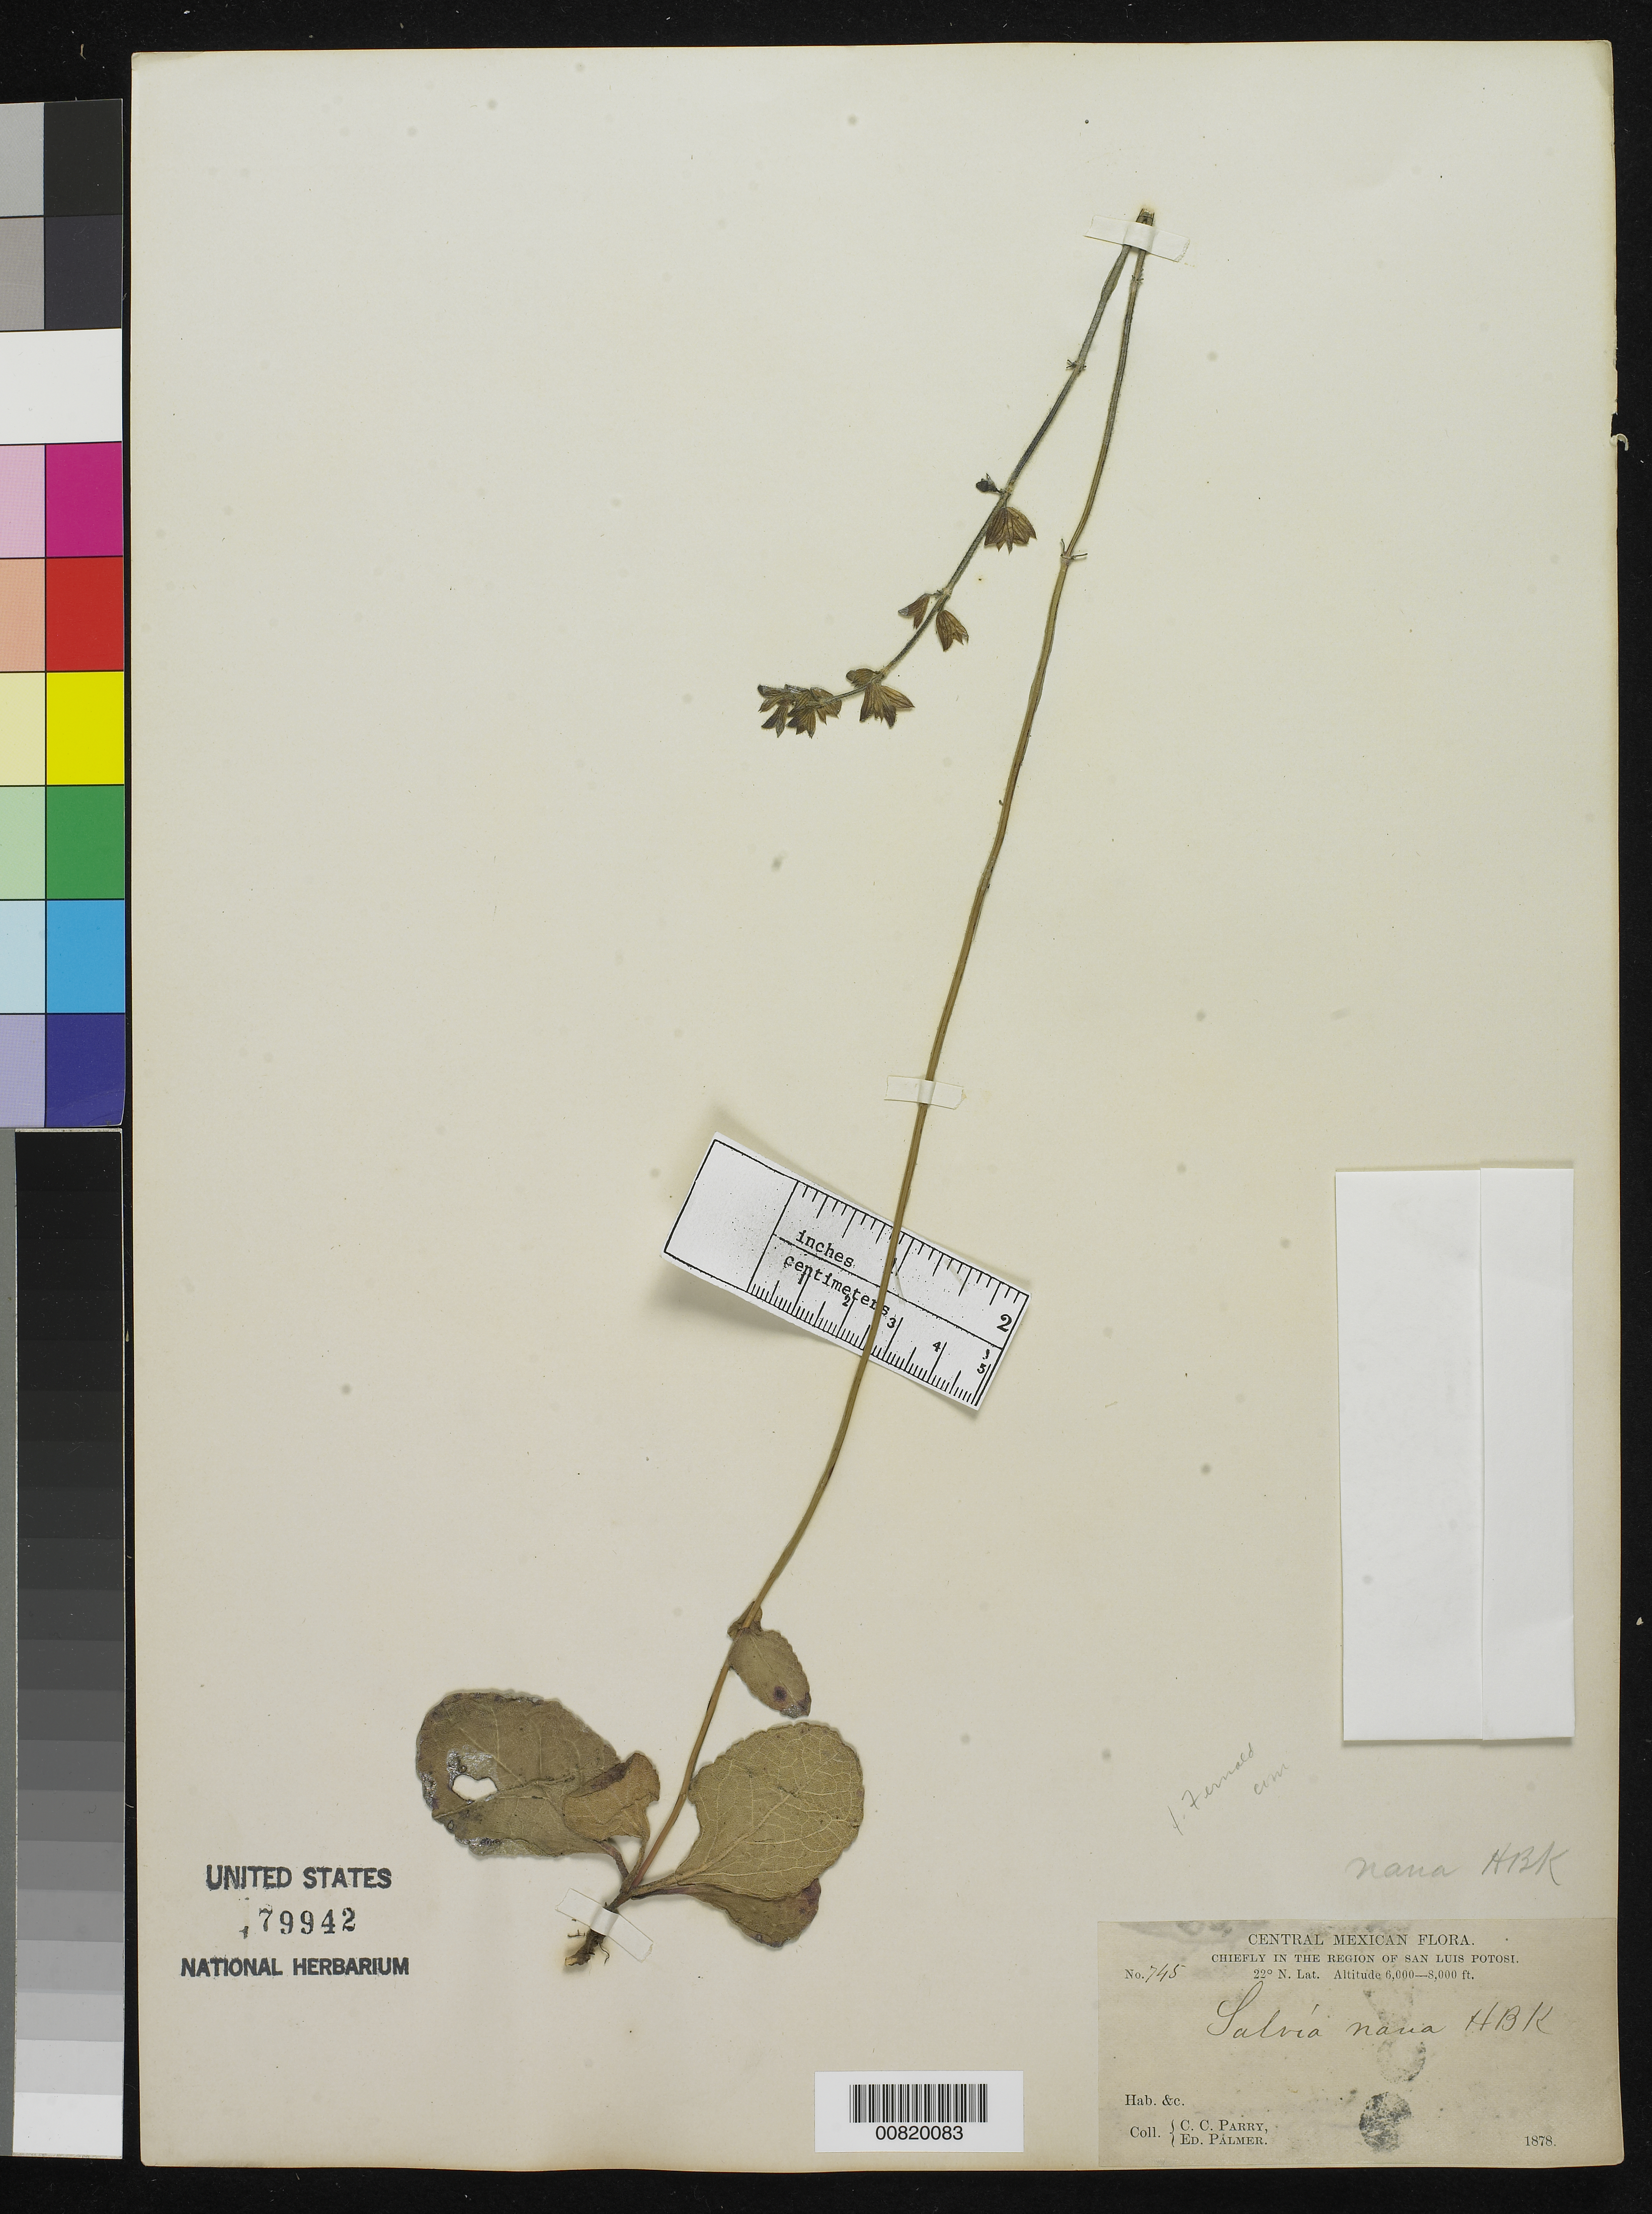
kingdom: Plantae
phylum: Tracheophyta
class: Magnoliopsida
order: Lamiales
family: Lamiaceae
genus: Salvia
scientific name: Salvia nana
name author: Kunth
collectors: C. C. Parry & E. Palmer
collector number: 745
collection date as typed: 1878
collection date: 1878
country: Mexico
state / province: San Luis Potosí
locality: Chiefly in the region of San Luis Potosí.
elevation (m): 1829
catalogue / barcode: US 79942